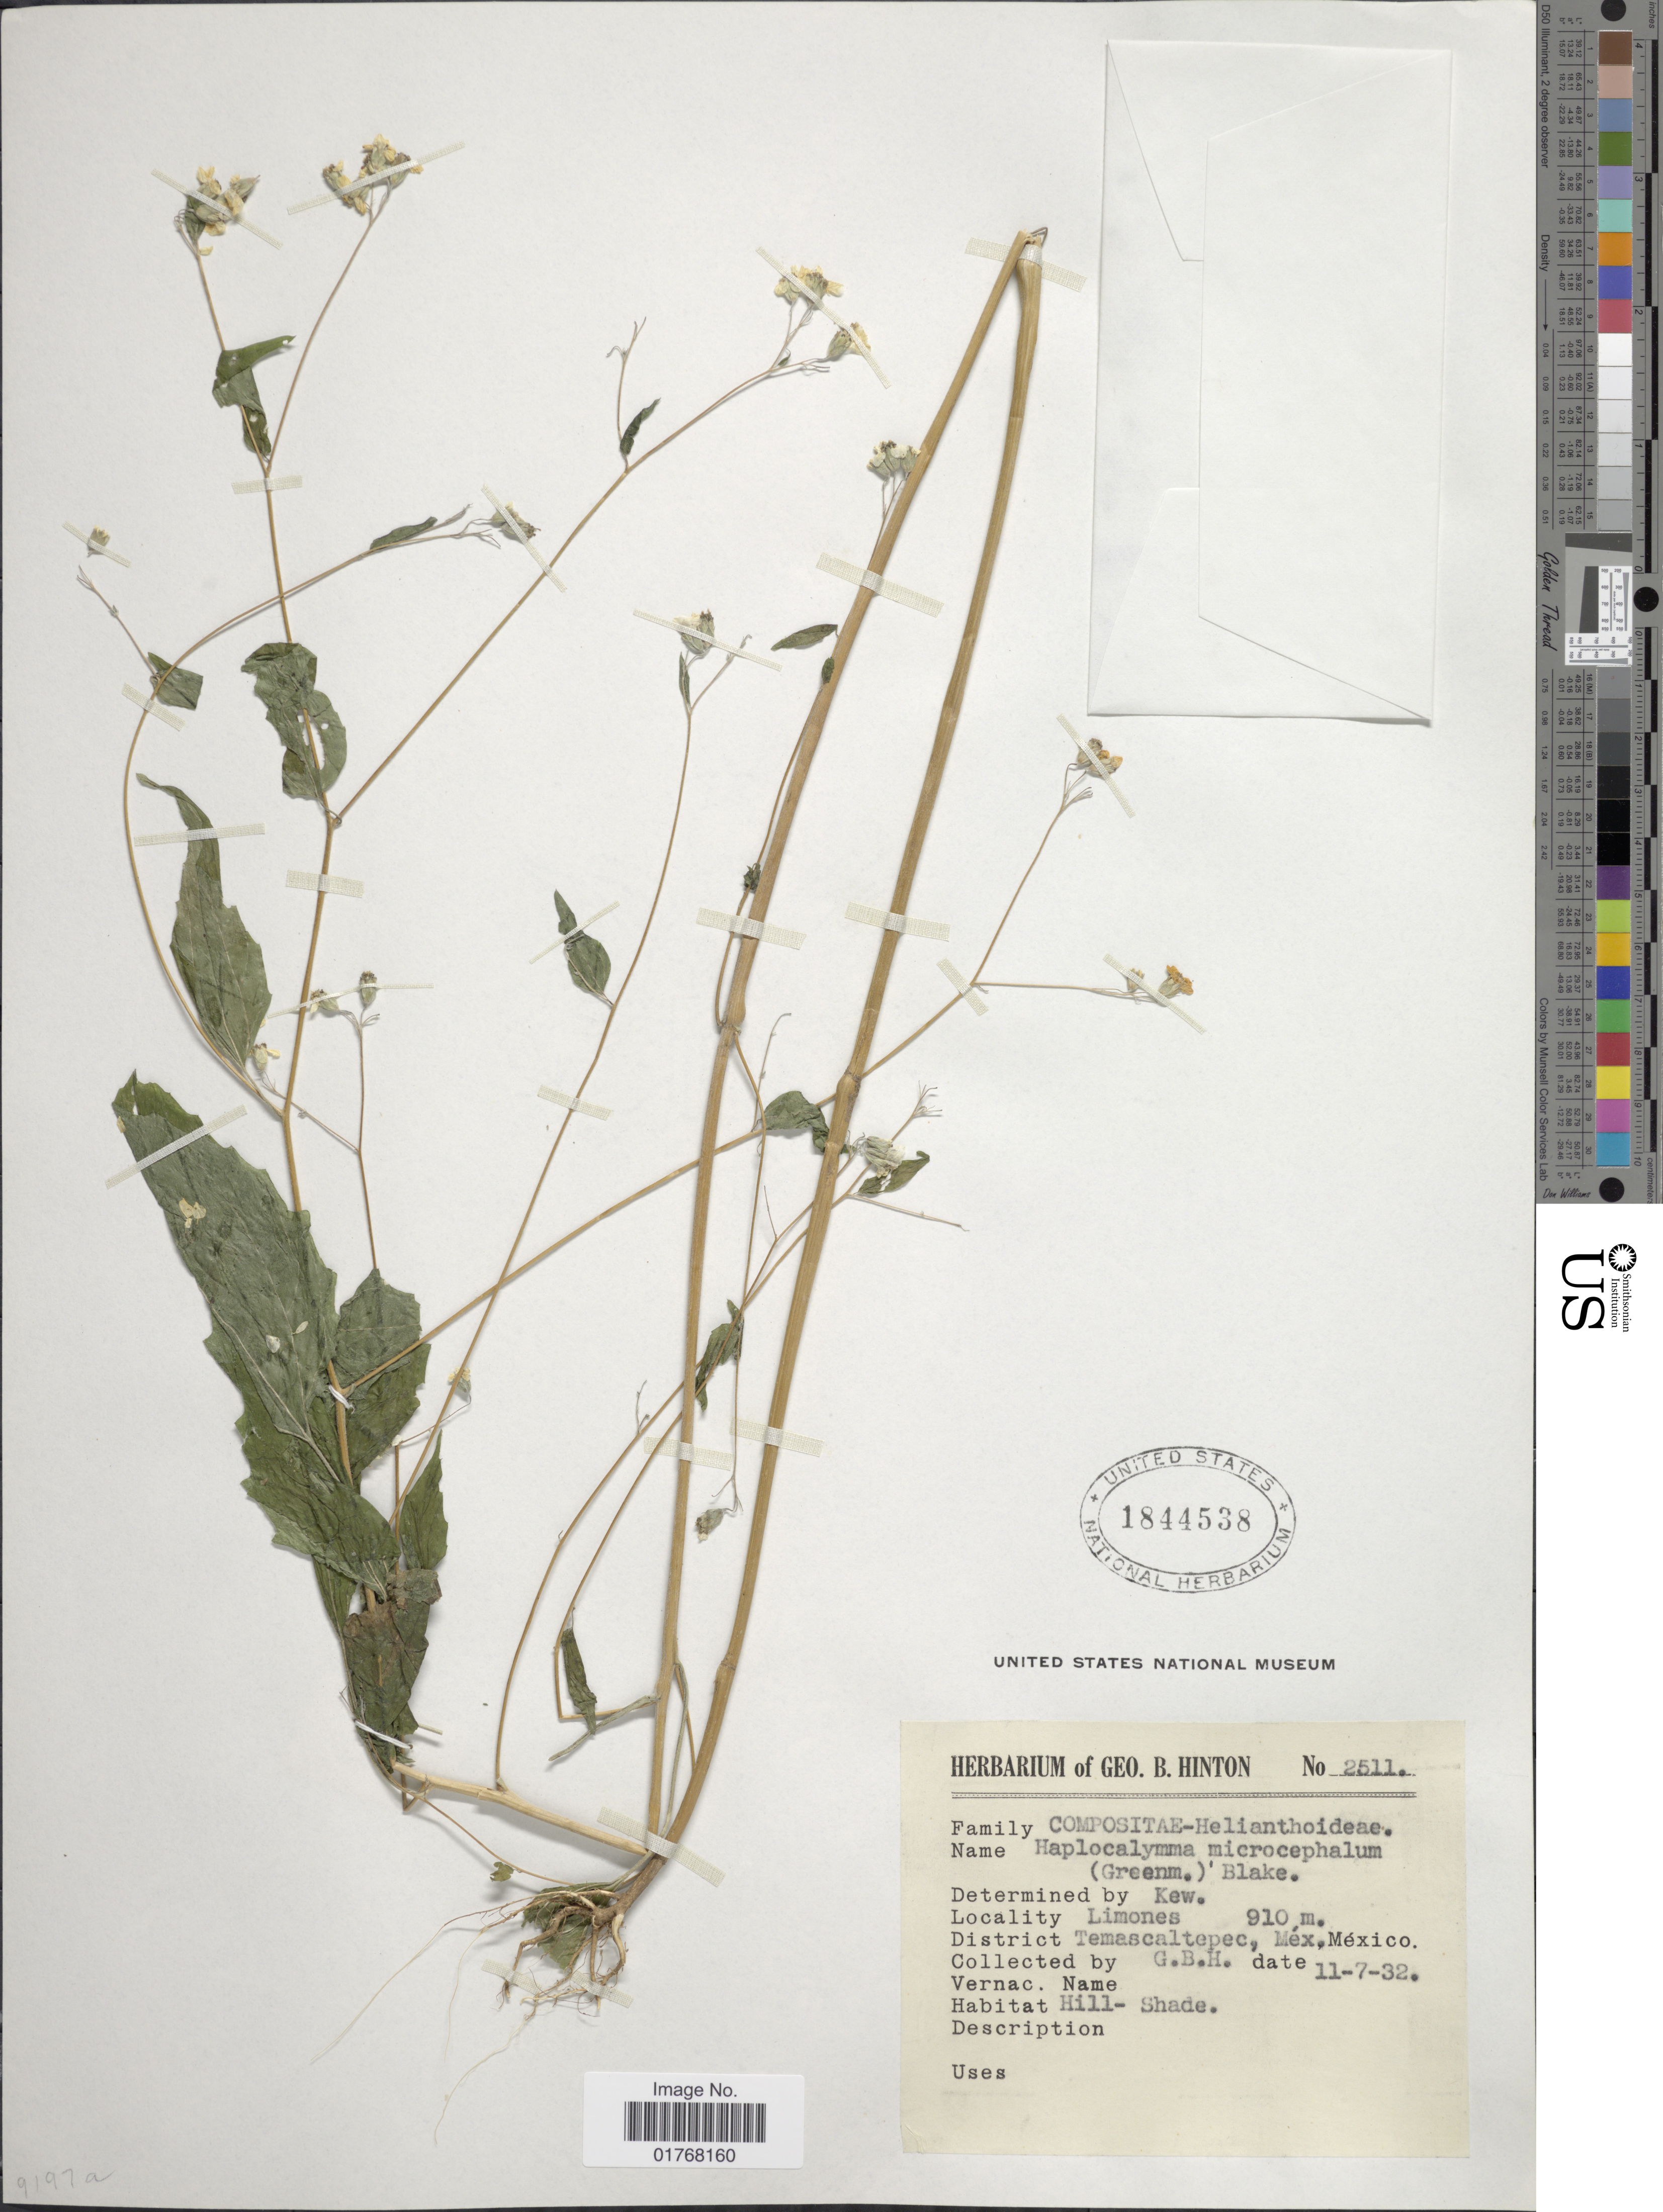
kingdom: Plantae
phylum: Tracheophyta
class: Magnoliopsida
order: Asterales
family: Asteraceae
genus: Viguiera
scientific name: Viguiera microcephala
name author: Greenm.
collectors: G. B. Hinton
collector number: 2511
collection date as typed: Transcribed d/m/y: 7/11/32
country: Mexico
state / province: México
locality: Limones, District Temascaltepec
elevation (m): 910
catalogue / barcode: US 1844538